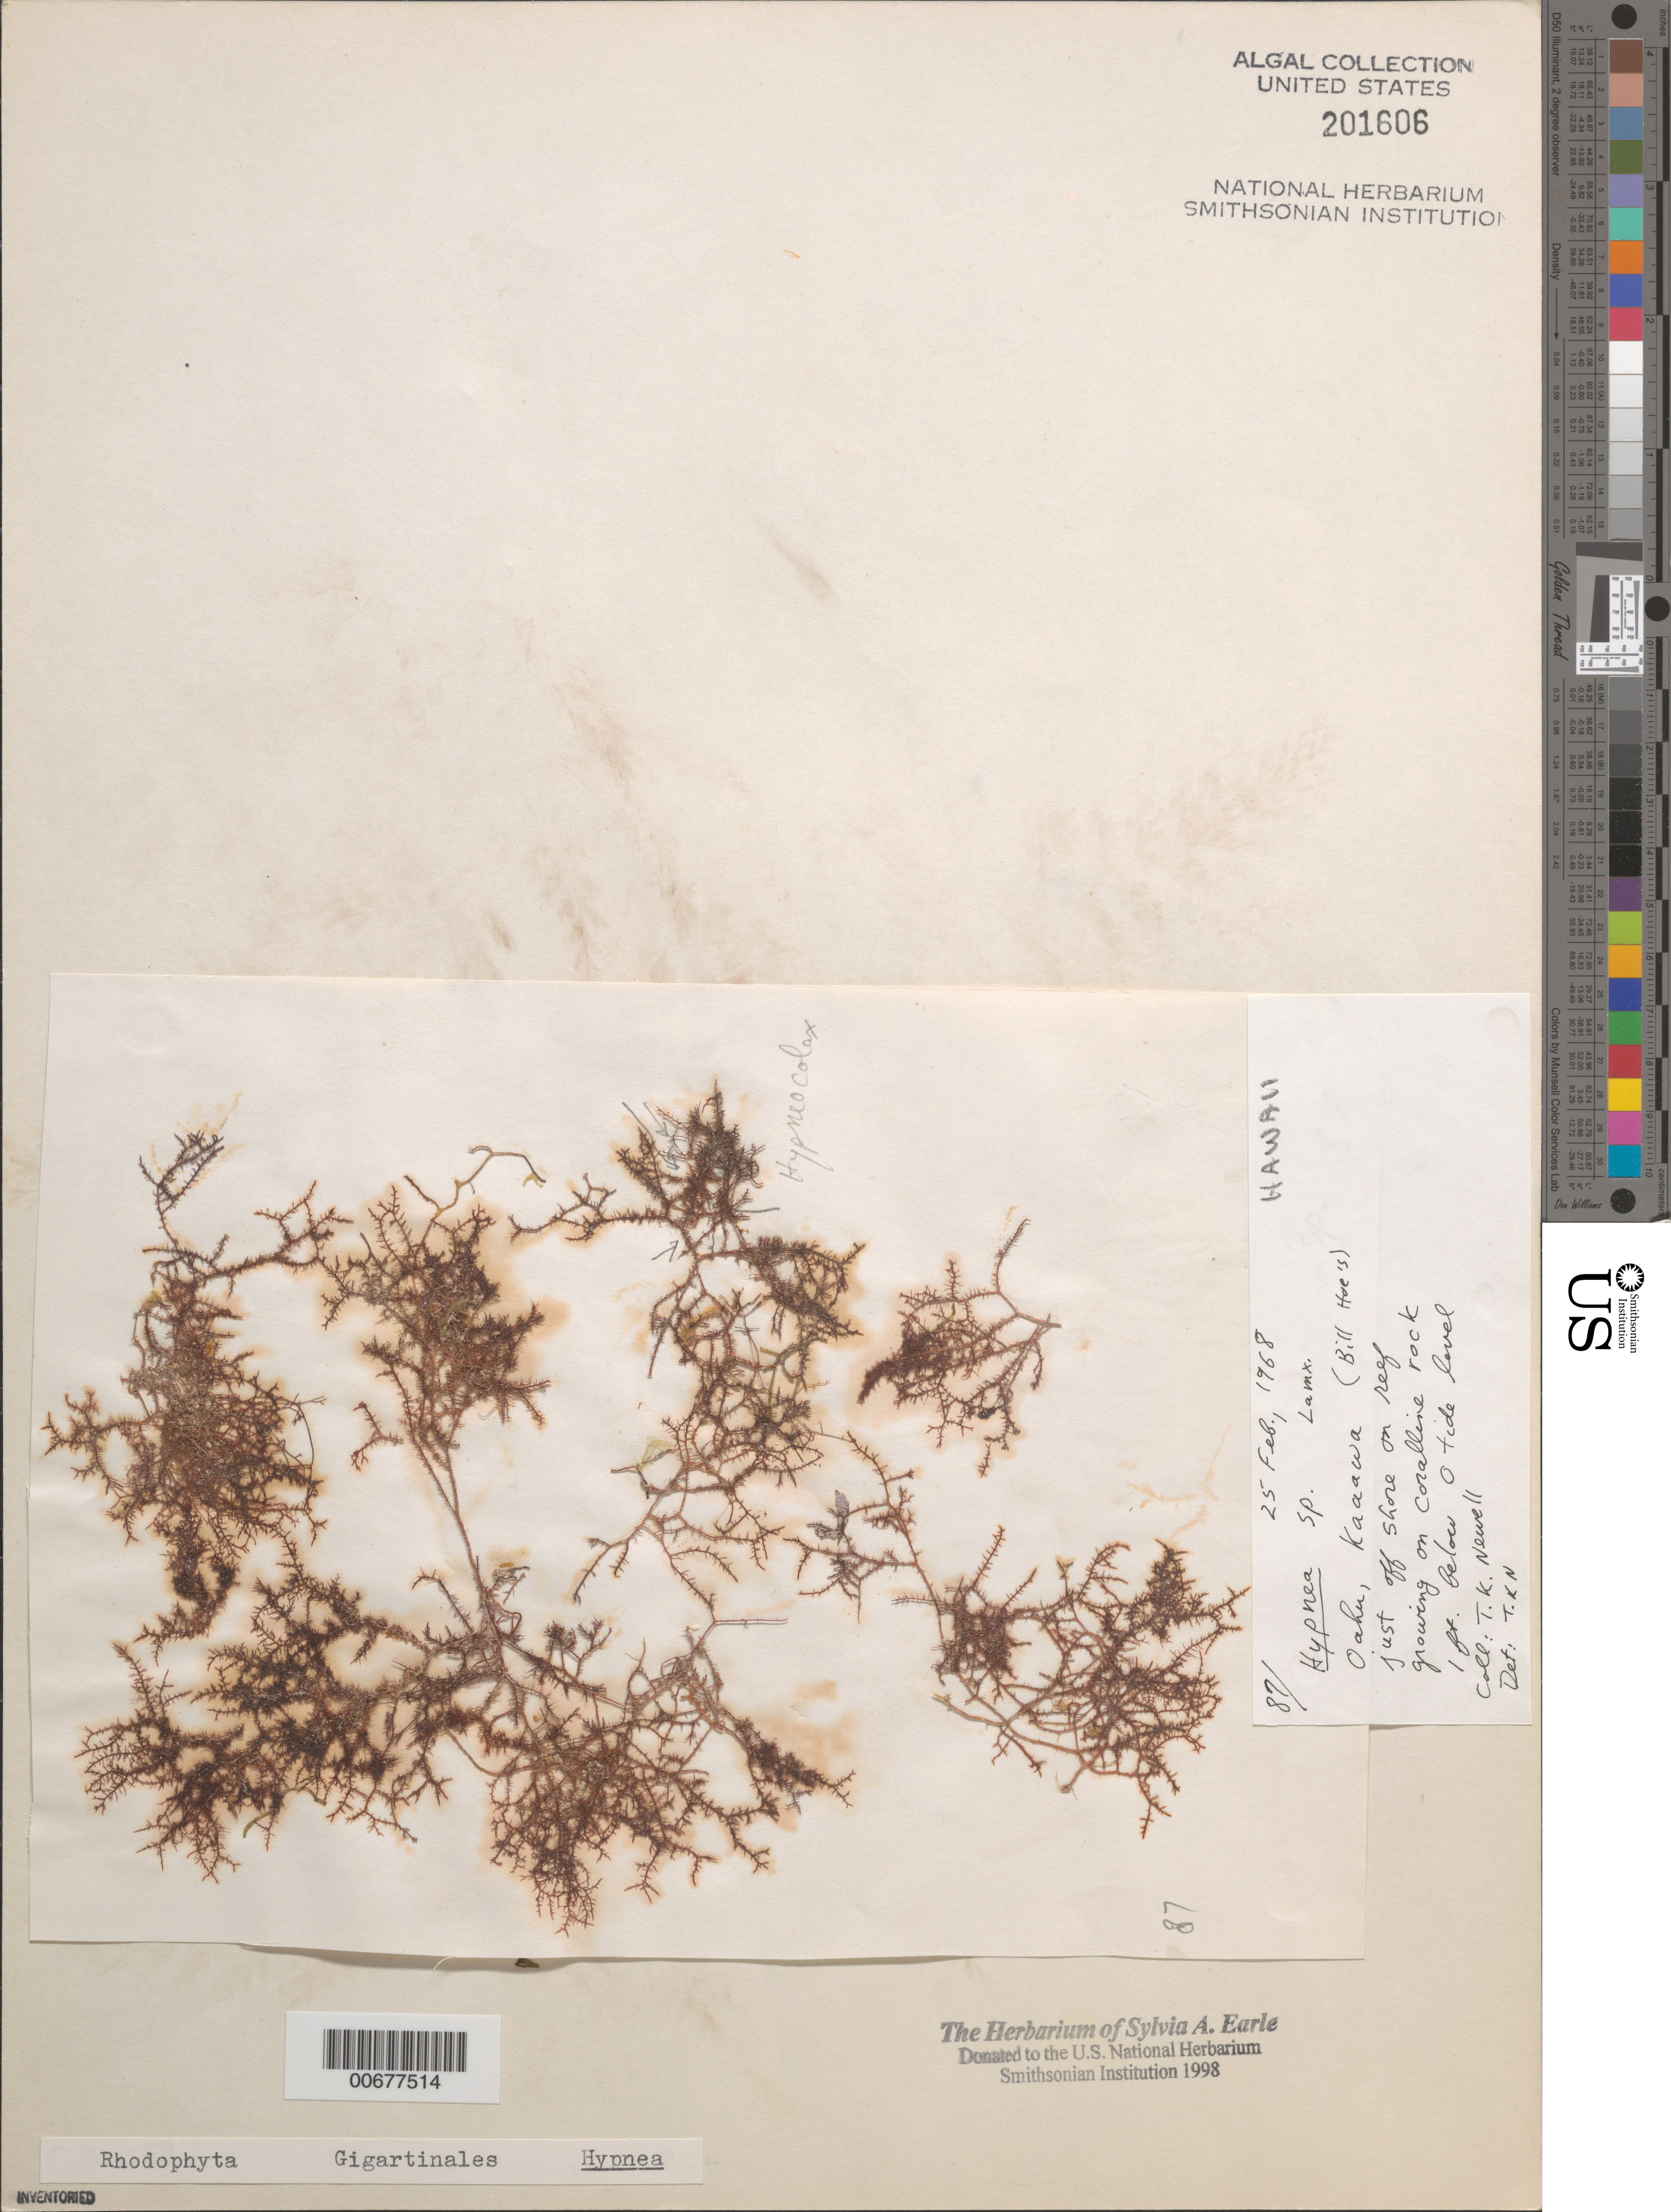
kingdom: Plantae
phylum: Rhodophyta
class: Florideophyceae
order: Gigartinales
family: Cystocloniaceae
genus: Hypnea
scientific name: Hypnea sp.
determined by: Newell, Thomas K.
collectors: T. K. Newell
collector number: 87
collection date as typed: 25 Feb 1968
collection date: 1968-02-25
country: United States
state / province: Hawaii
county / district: Honolulu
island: Oahu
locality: Kaaawa, Bill Hoe's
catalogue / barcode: US 201606